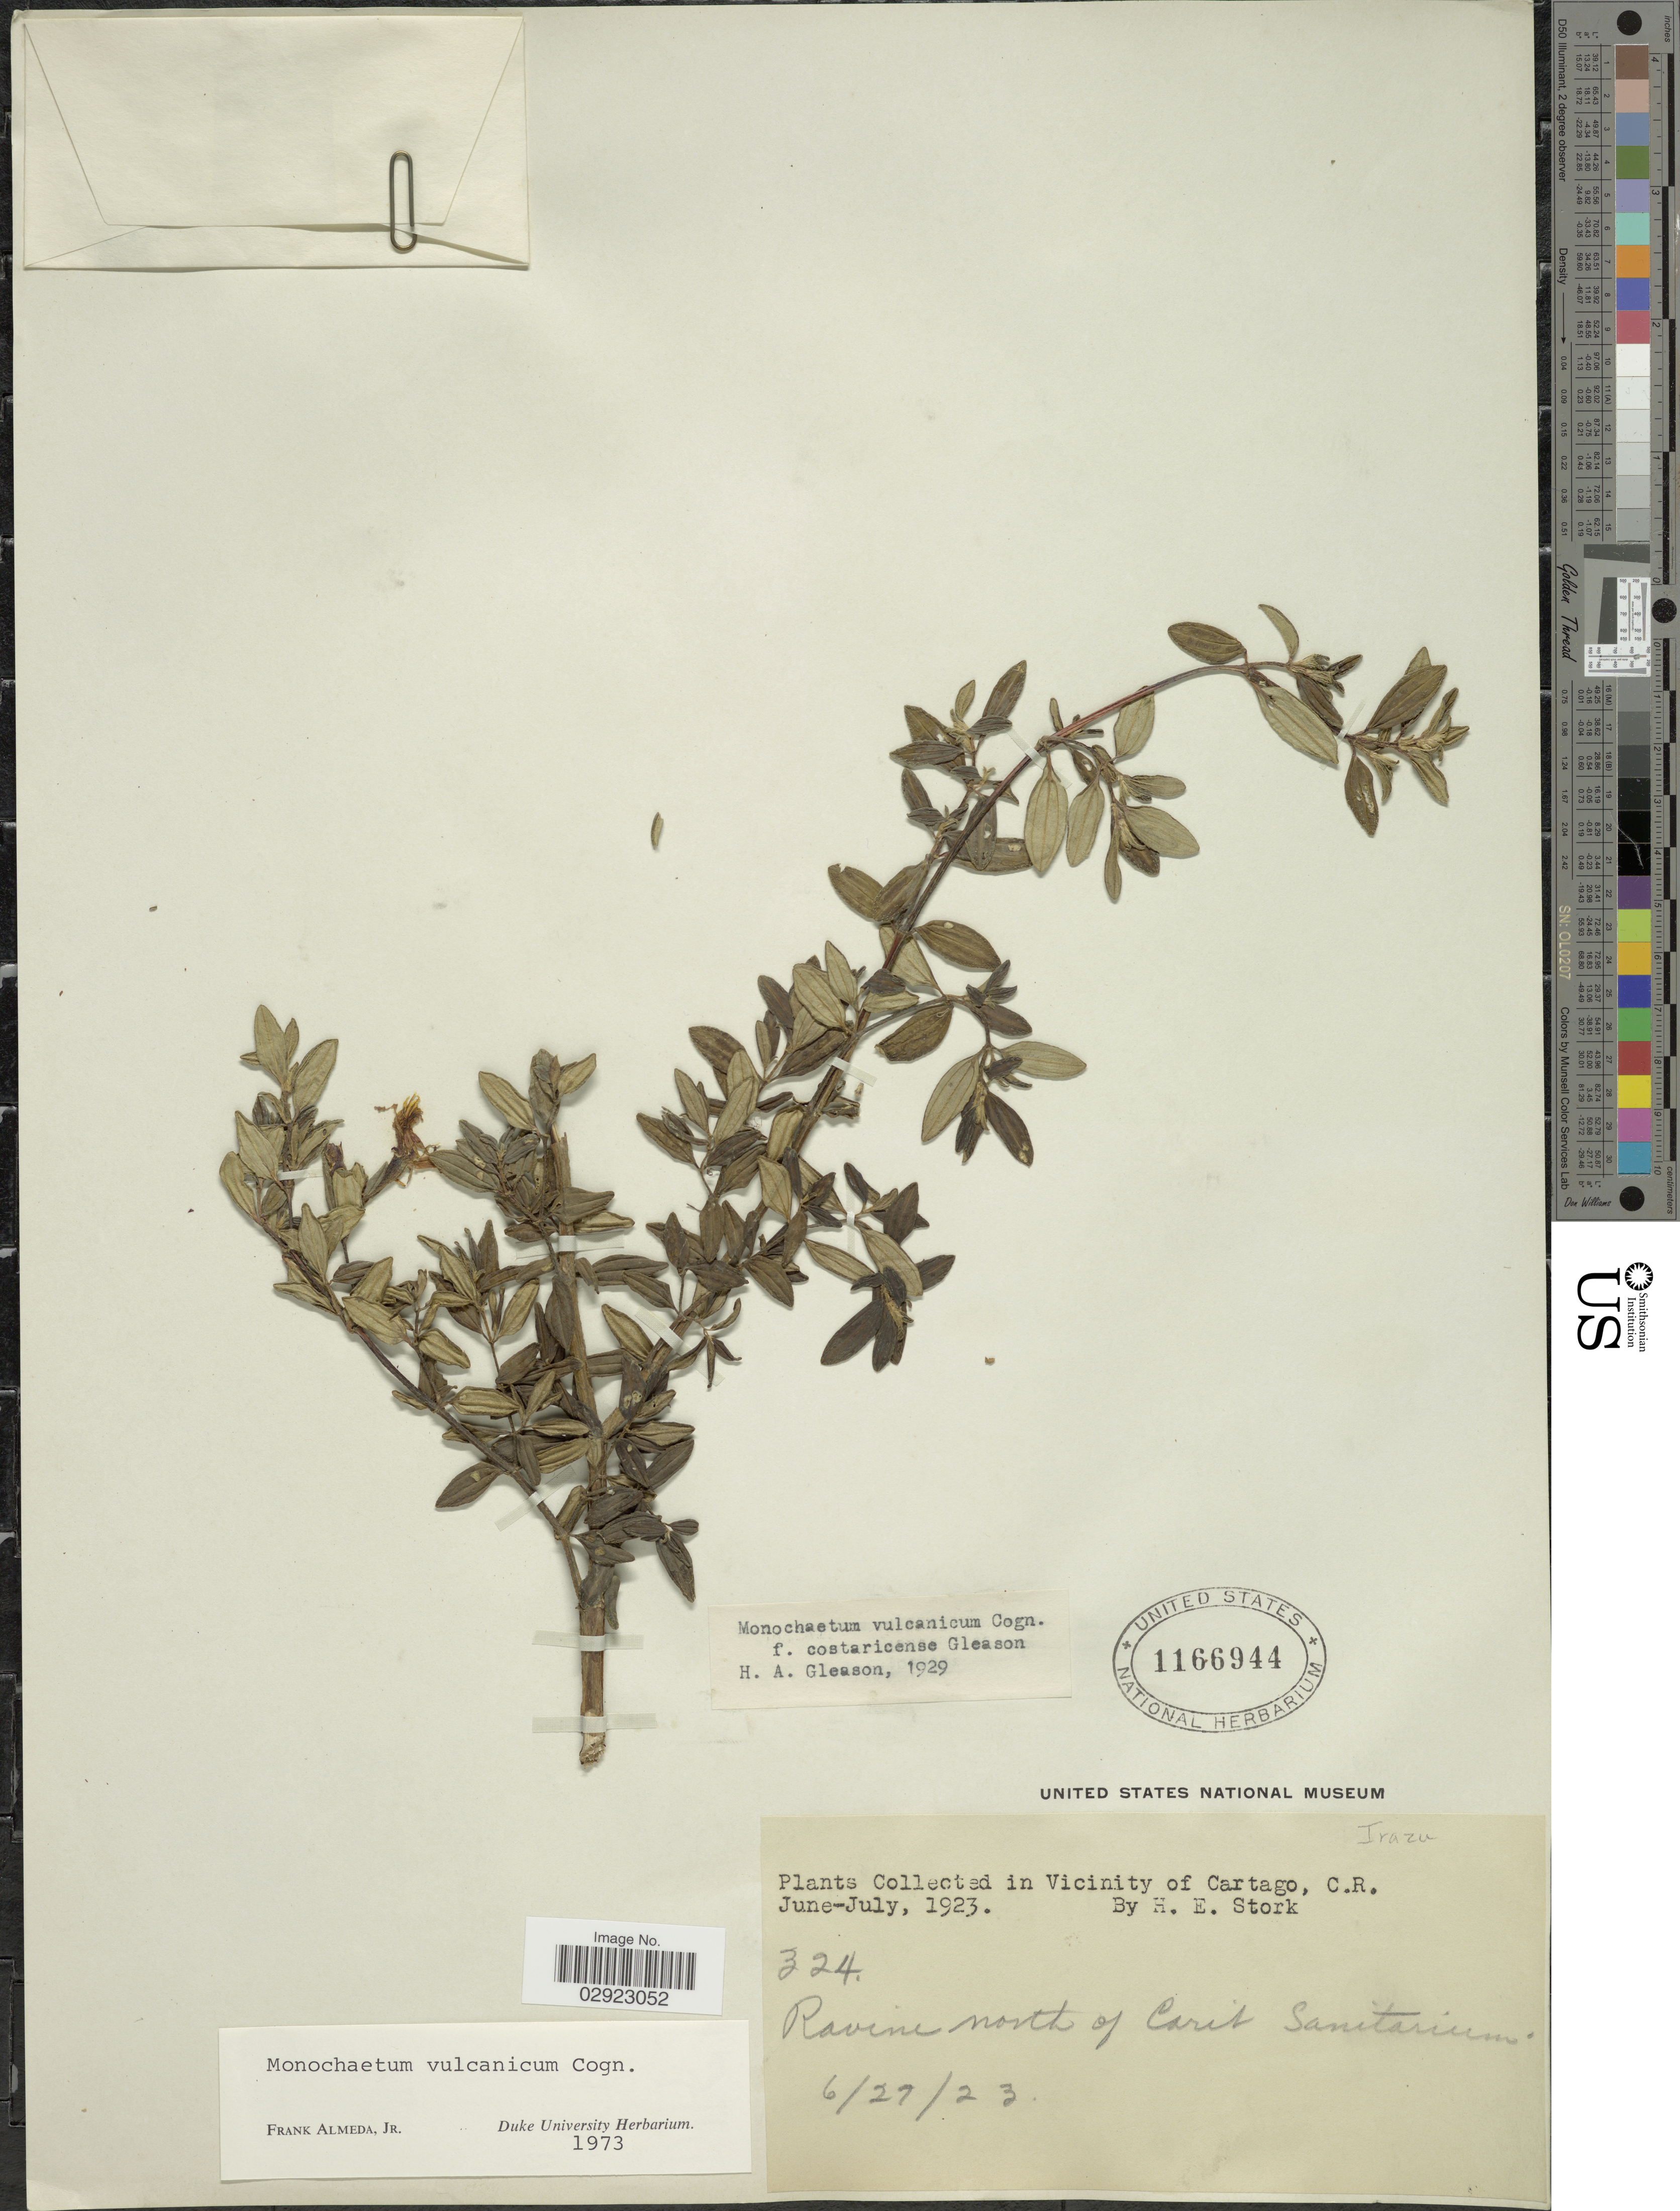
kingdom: Plantae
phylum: Tracheophyta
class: Magnoliopsida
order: Myrtales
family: Melastomataceae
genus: Monochaetum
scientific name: Monochaetum vulcanicum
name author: Cogn.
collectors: H. E. Stork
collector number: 324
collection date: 1923-06-27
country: Costa Rica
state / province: Cartago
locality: In Vicinity of Cartago, C.R.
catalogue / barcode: US 1166944